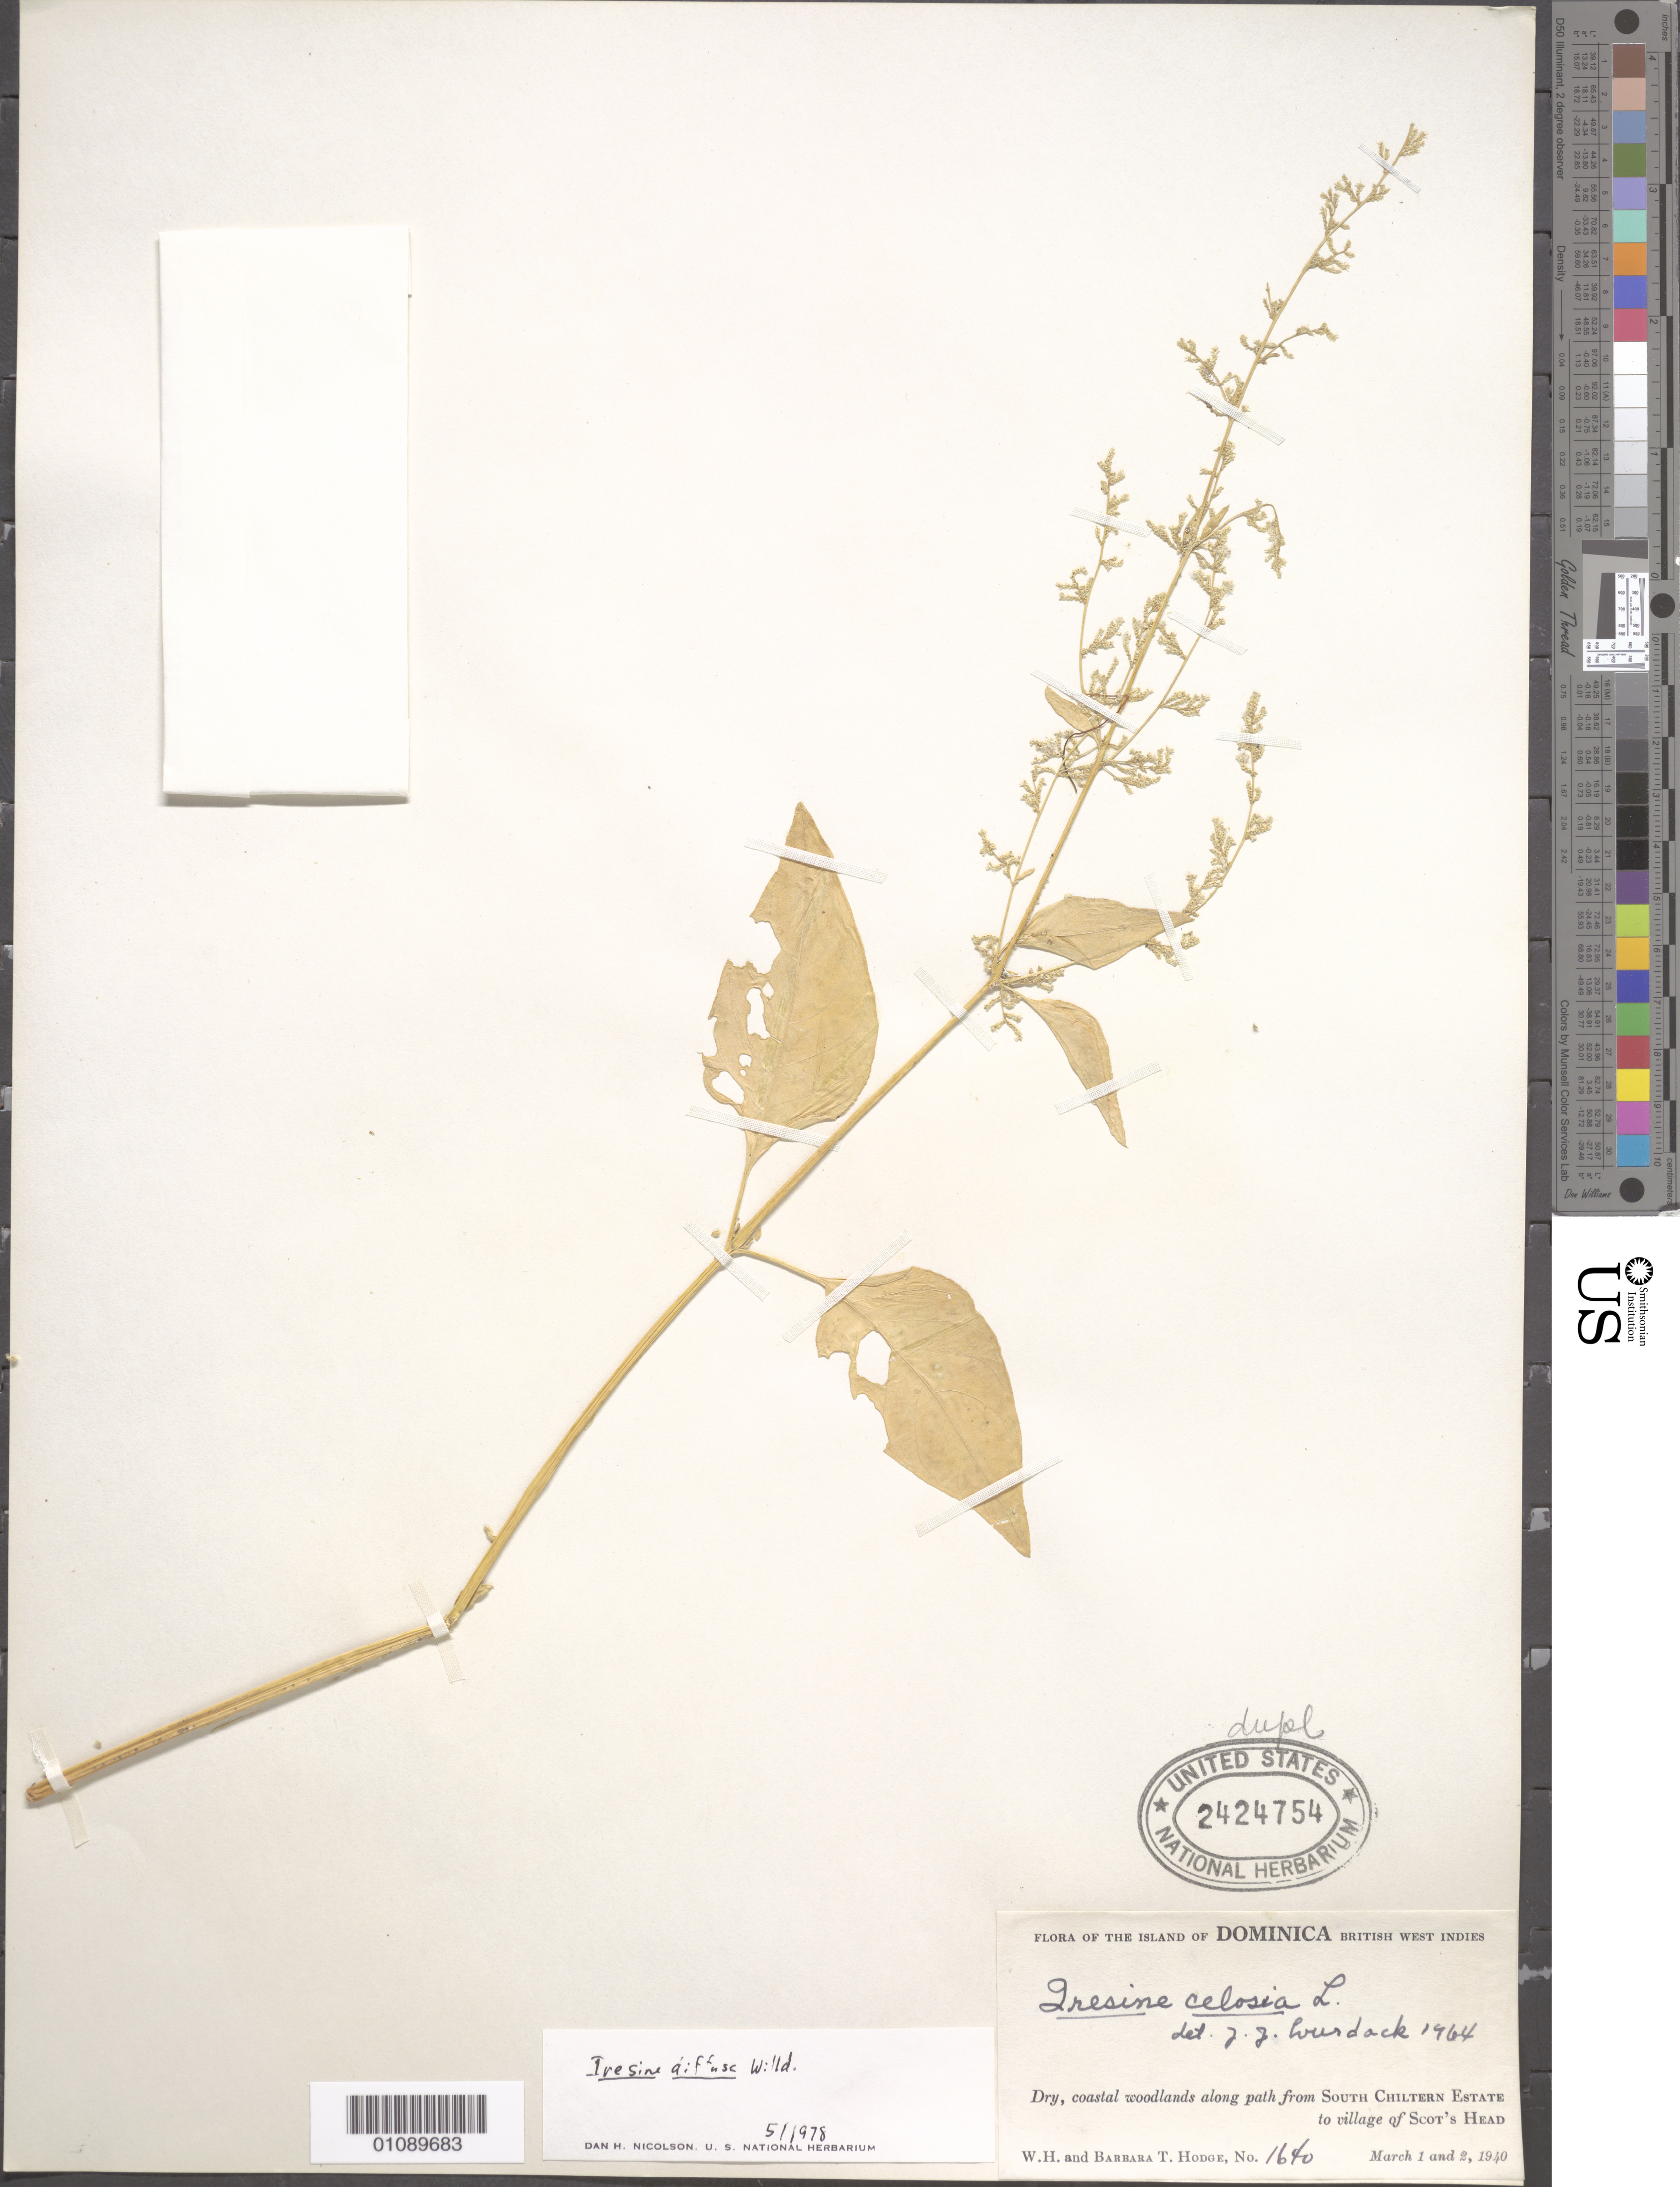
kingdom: Plantae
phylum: Tracheophyta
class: Magnoliopsida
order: Caryophyllales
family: Amaranthaceae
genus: Iresine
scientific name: Iresine diffusa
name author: Humb. & Bonpl. ex Willd.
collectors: B. Hodge & W. Hodge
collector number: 1640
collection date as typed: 01 Mar 1940 to 02 Mar 1940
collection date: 1940-03-01/1940-03-02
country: Dominica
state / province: St. Mark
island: Dominica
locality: Along path from South Chiltern Estate to village of Scot's Head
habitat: Dry, coastal woodlands.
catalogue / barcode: US 2424754